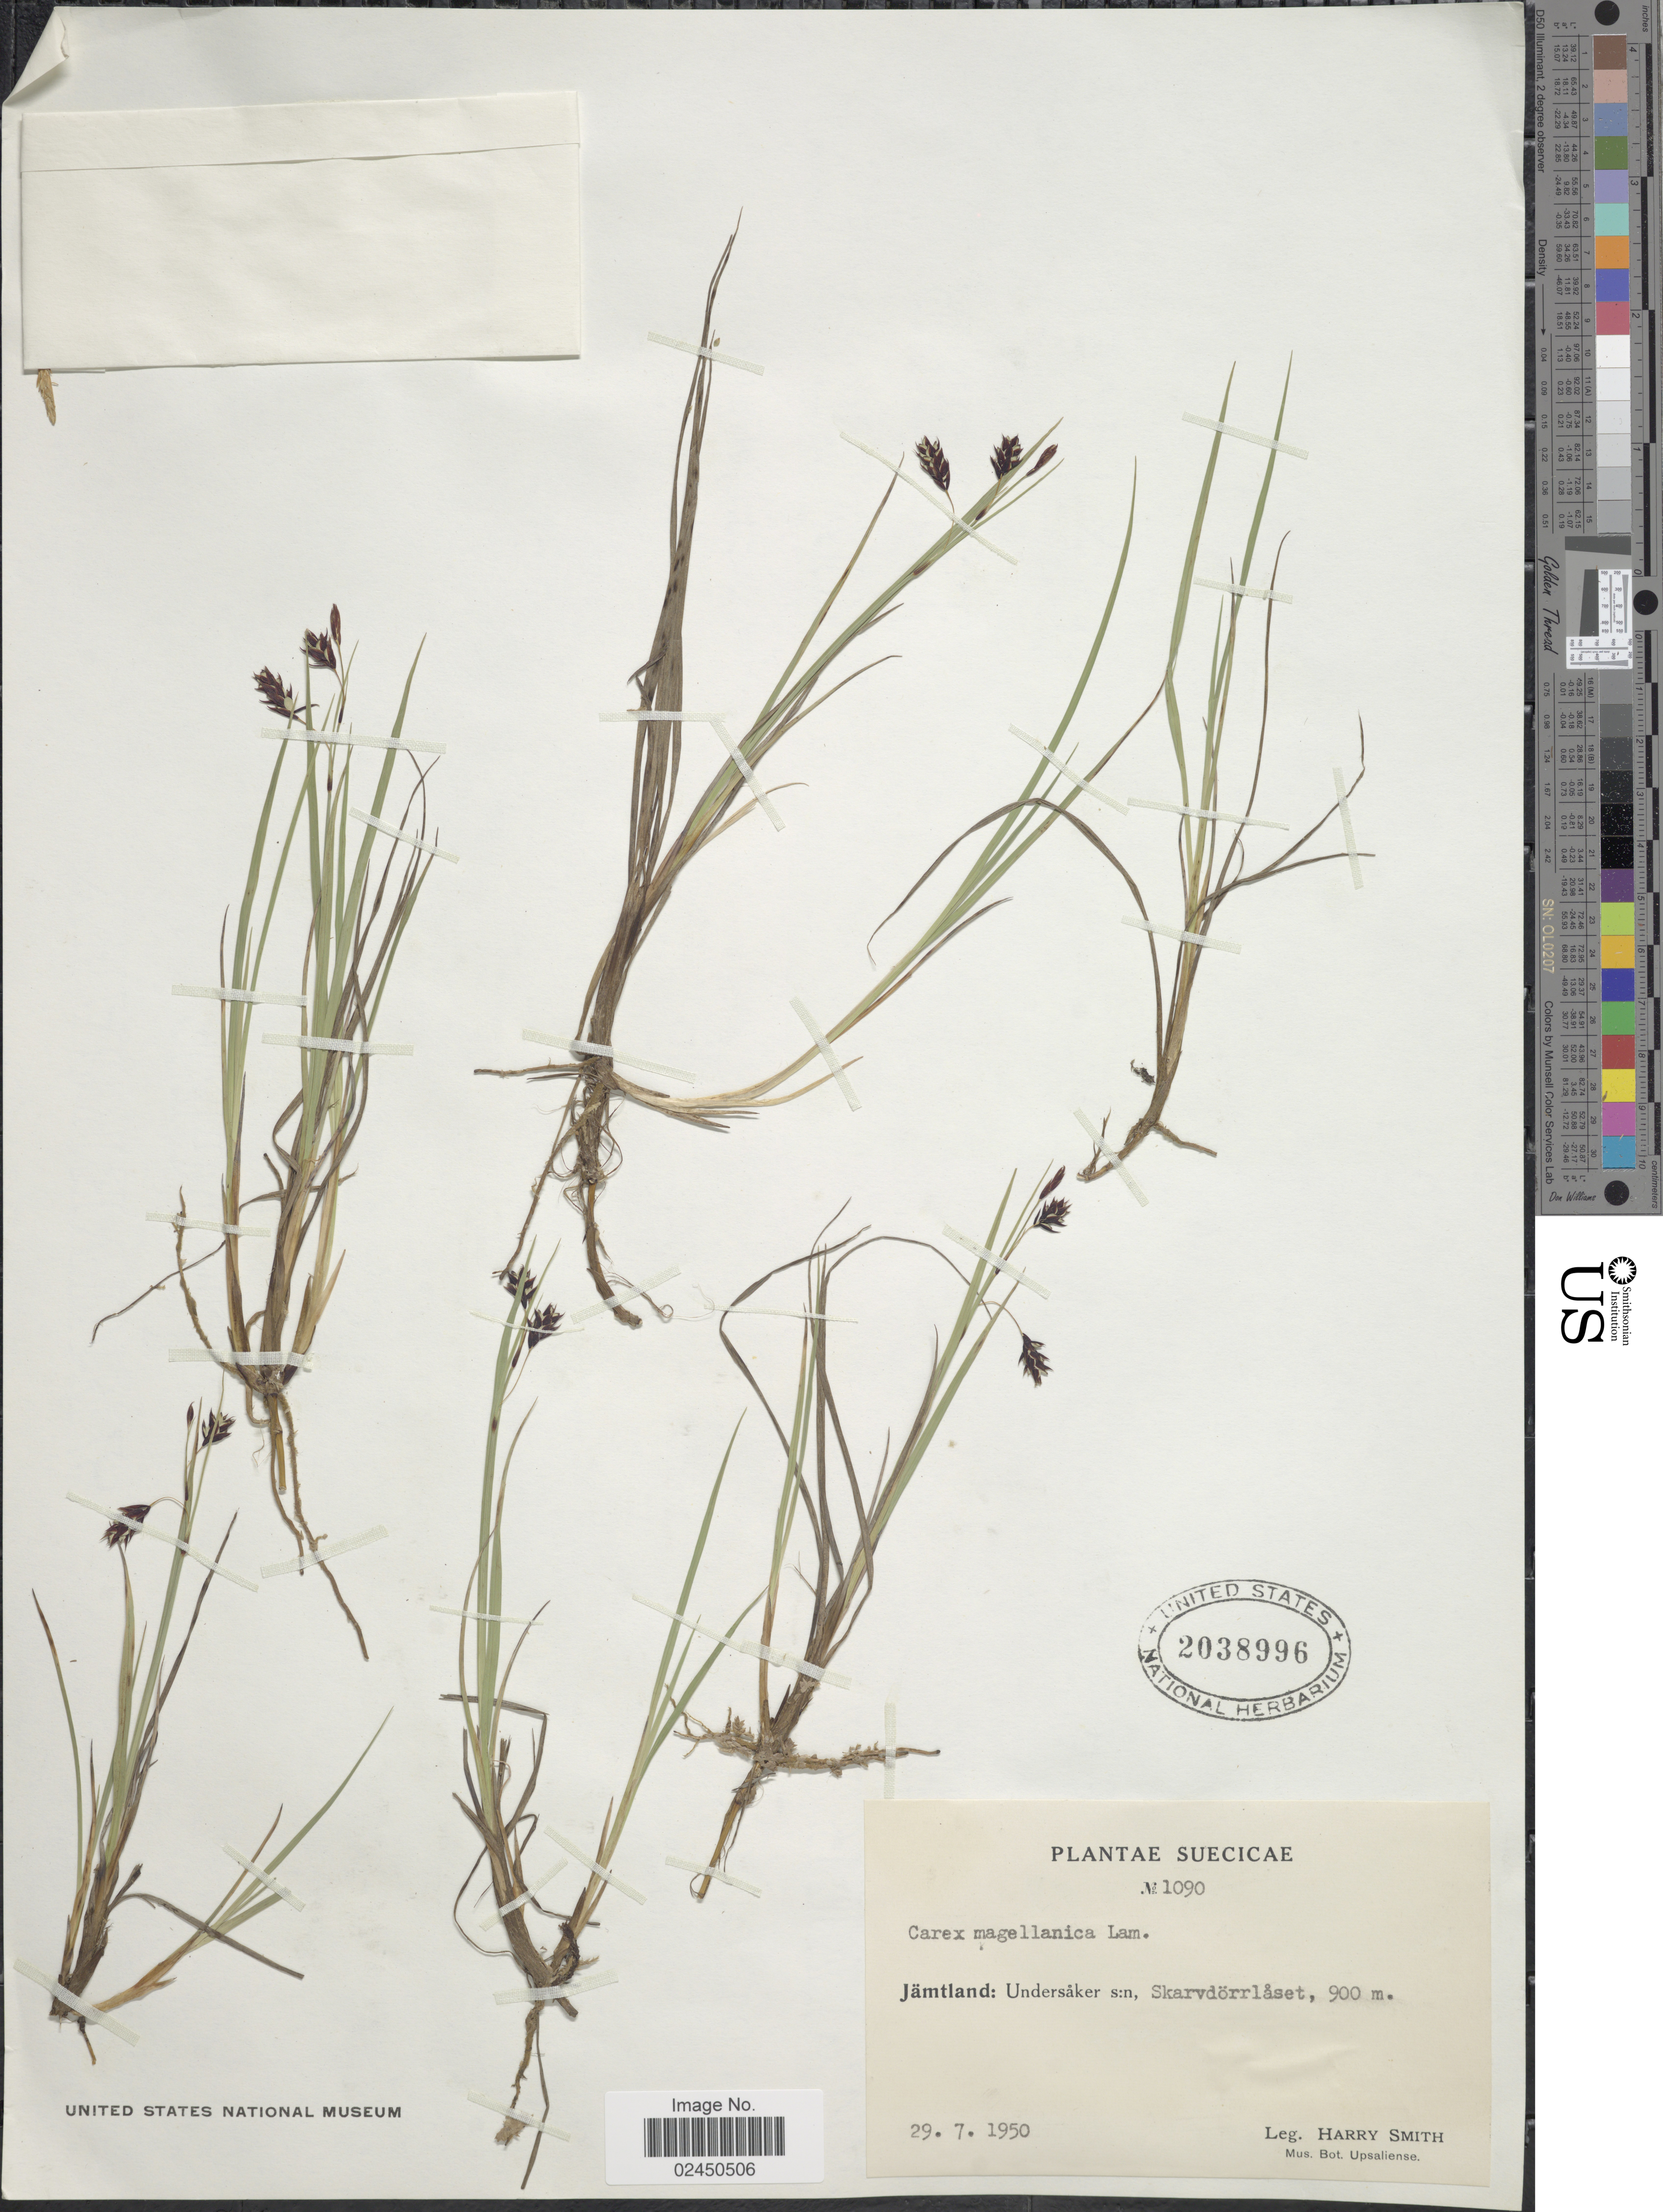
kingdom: Plantae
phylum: Tracheophyta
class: Liliopsida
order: Poales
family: Cyperaceae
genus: Carex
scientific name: Carex magellanica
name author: Lam.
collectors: H. Smith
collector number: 1090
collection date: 1950-07-29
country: Sweden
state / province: Jämtland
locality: Suecicae. Jamtland: Undersaker s:n, Skarvdorrlaset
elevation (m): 900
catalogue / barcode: US 2038996